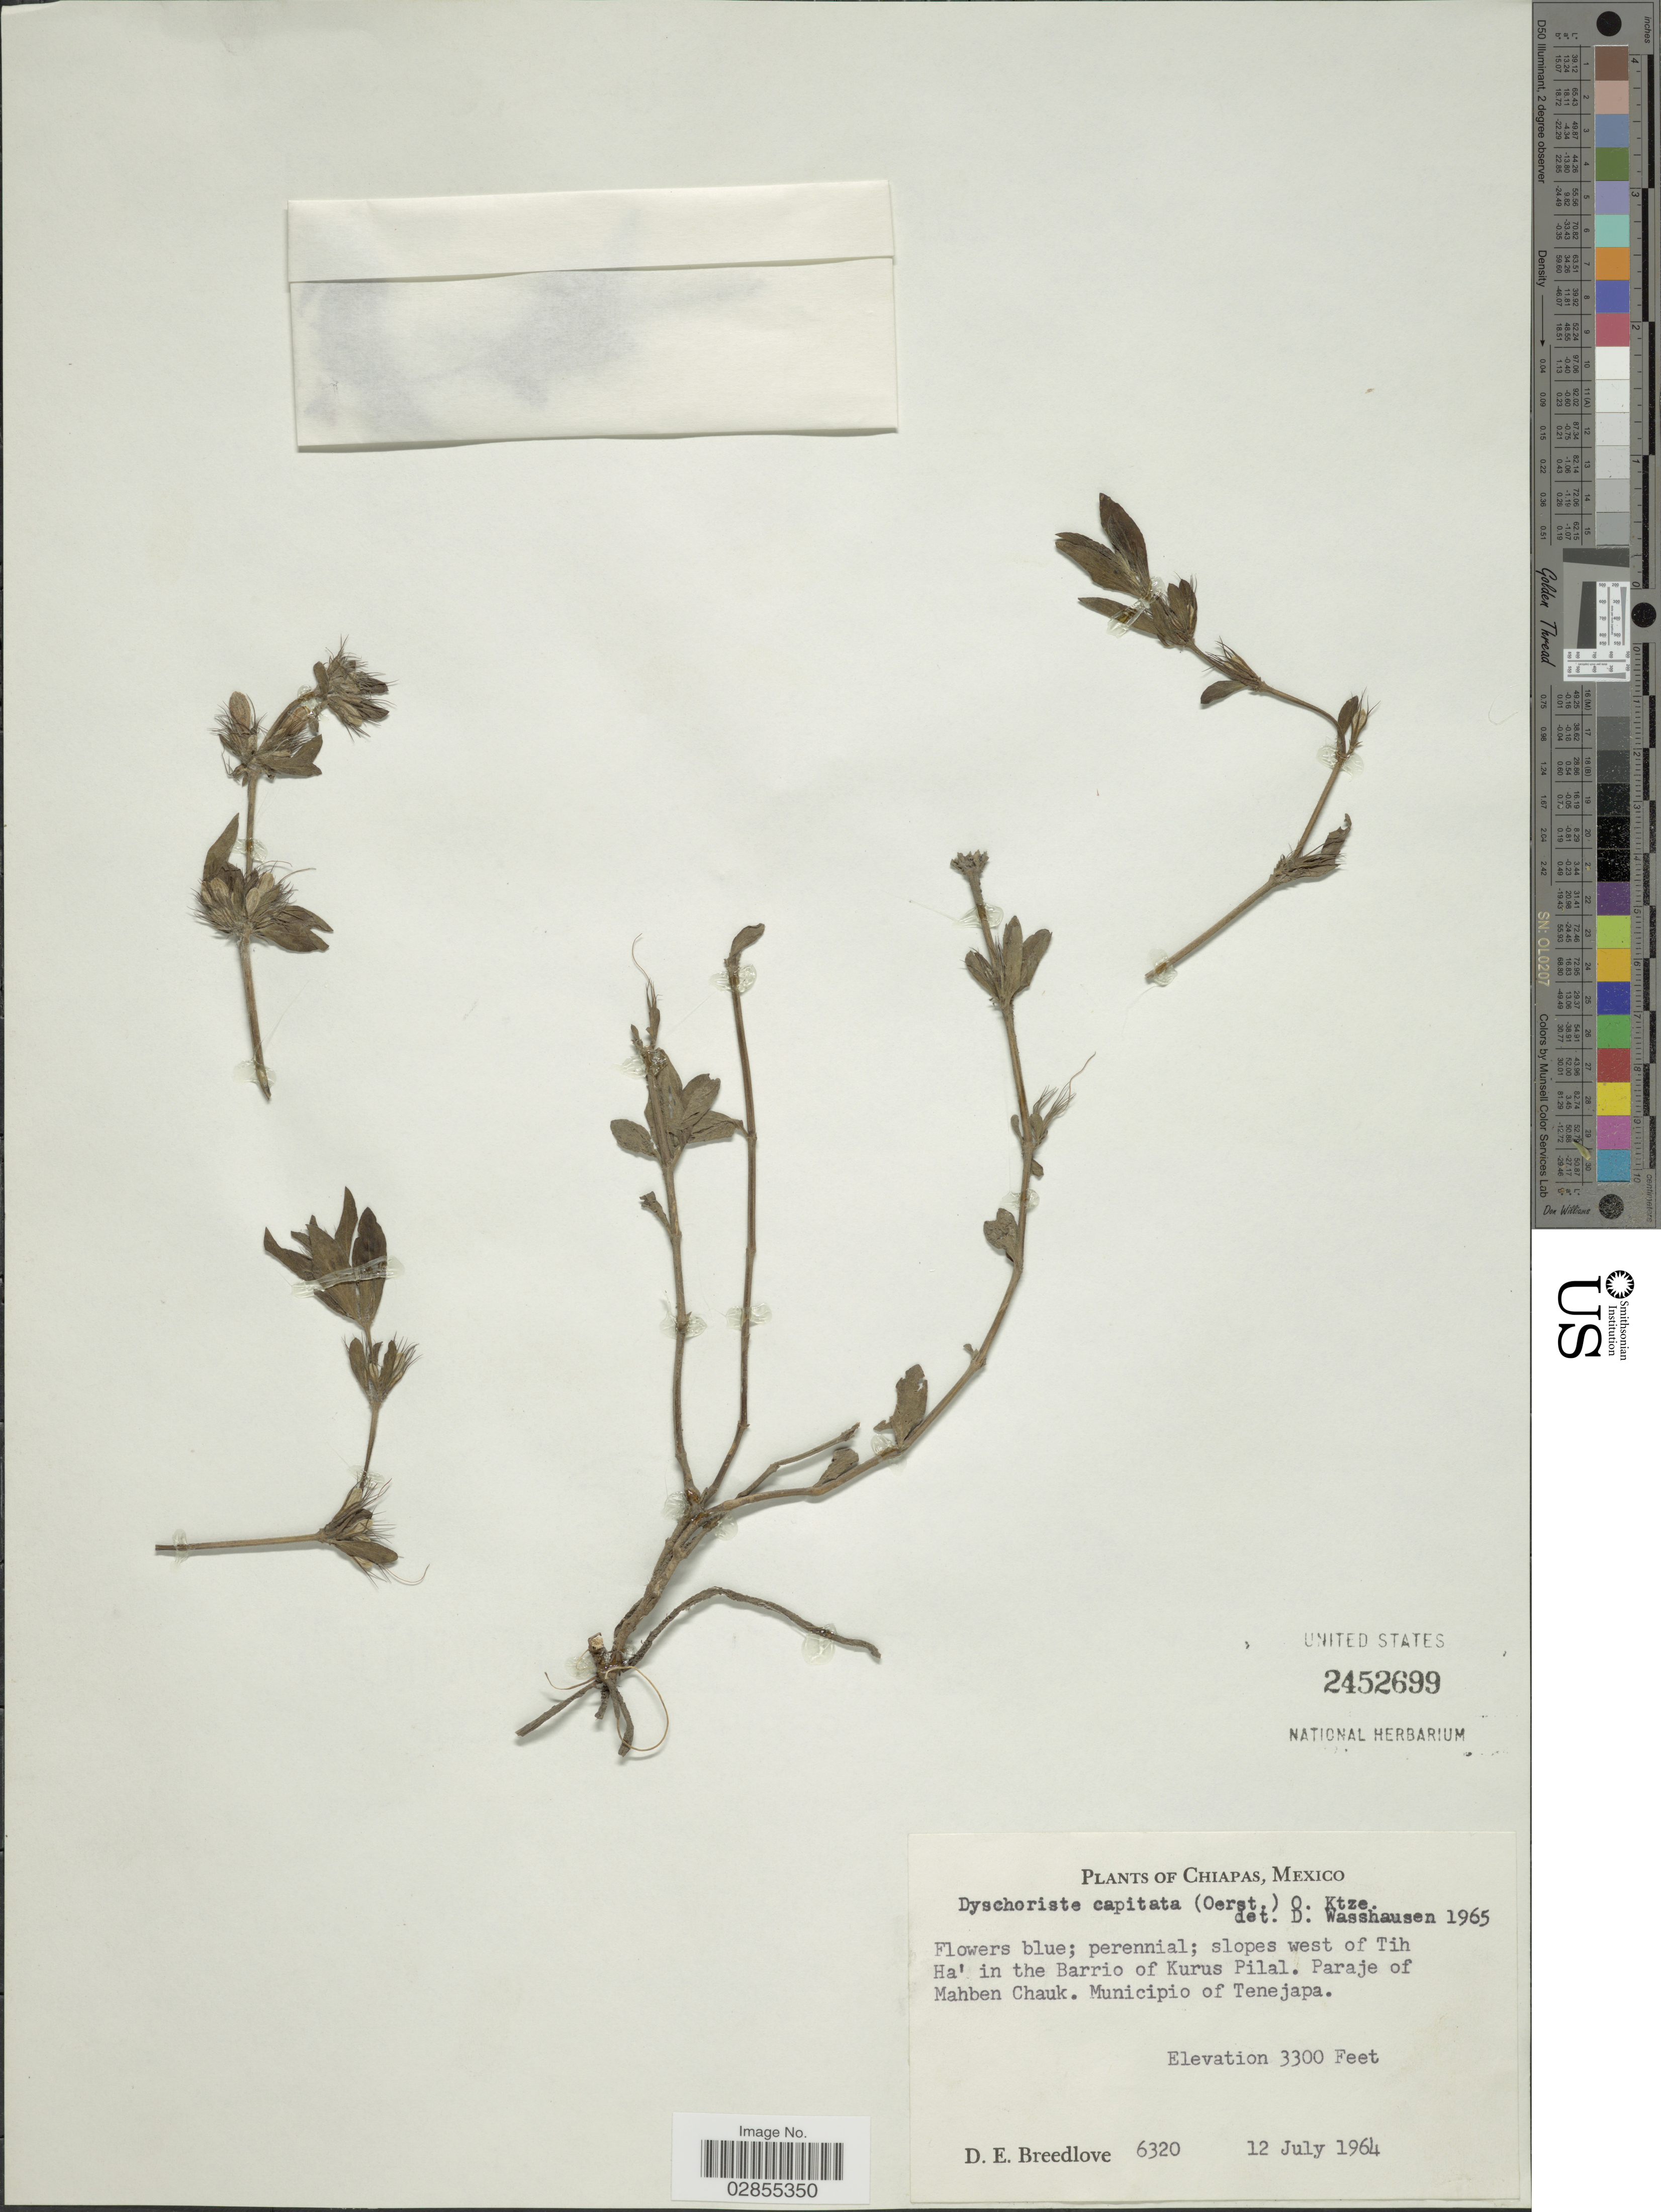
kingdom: Plantae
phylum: Tracheophyta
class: Magnoliopsida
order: Lamiales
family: Acanthaceae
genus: Dyschoriste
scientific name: Dyschoriste capitata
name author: (Oerst.) Kuntze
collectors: D. E. Breedlove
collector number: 6320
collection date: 1964-07-12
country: Mexico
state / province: Chiapas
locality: Slopes west of Tih Ha' in the Barrio of Kurus Pilal, Paraje of Mahben Chauk, Municipio of Tenejapa.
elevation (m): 1006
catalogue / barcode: US 2452699